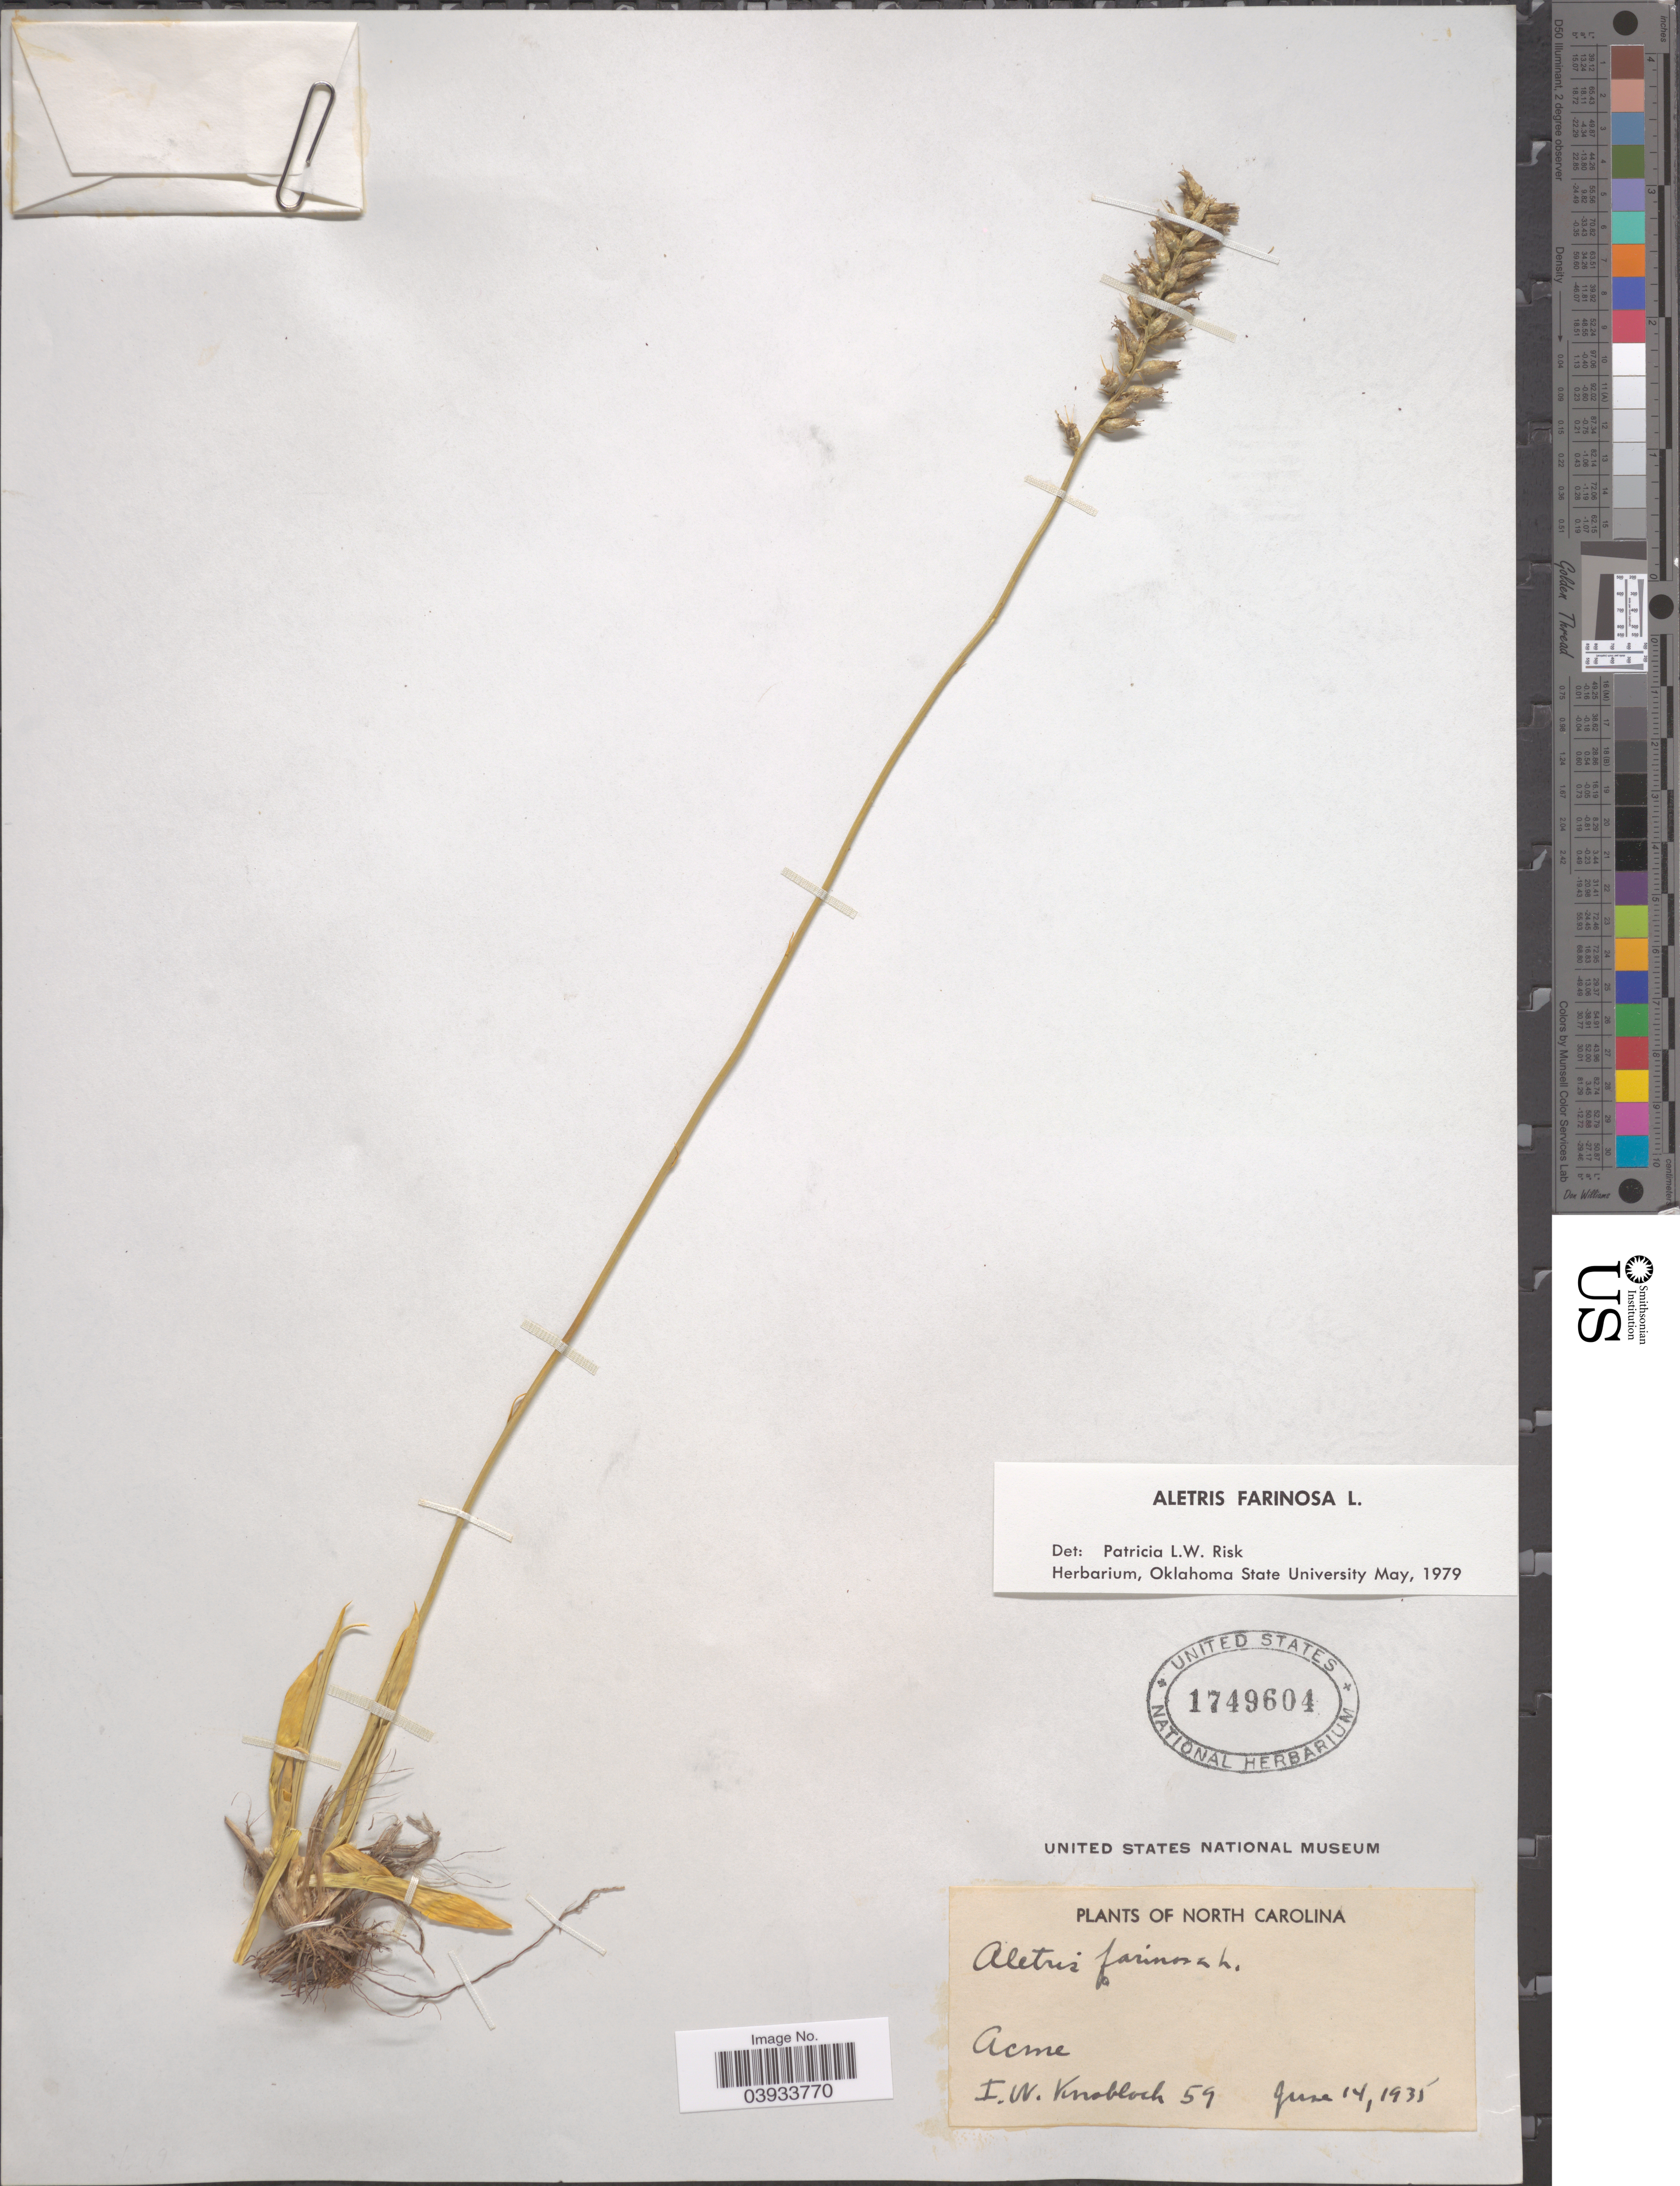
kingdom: Plantae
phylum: Tracheophyta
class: Liliopsida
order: Dioscoreales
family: Nartheciaceae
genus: Aletris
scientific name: Aletris farinosa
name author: L.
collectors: I. W. Knobloch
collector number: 59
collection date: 1935-06-14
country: United States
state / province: North Carolina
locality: Acme.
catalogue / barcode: US 1749604